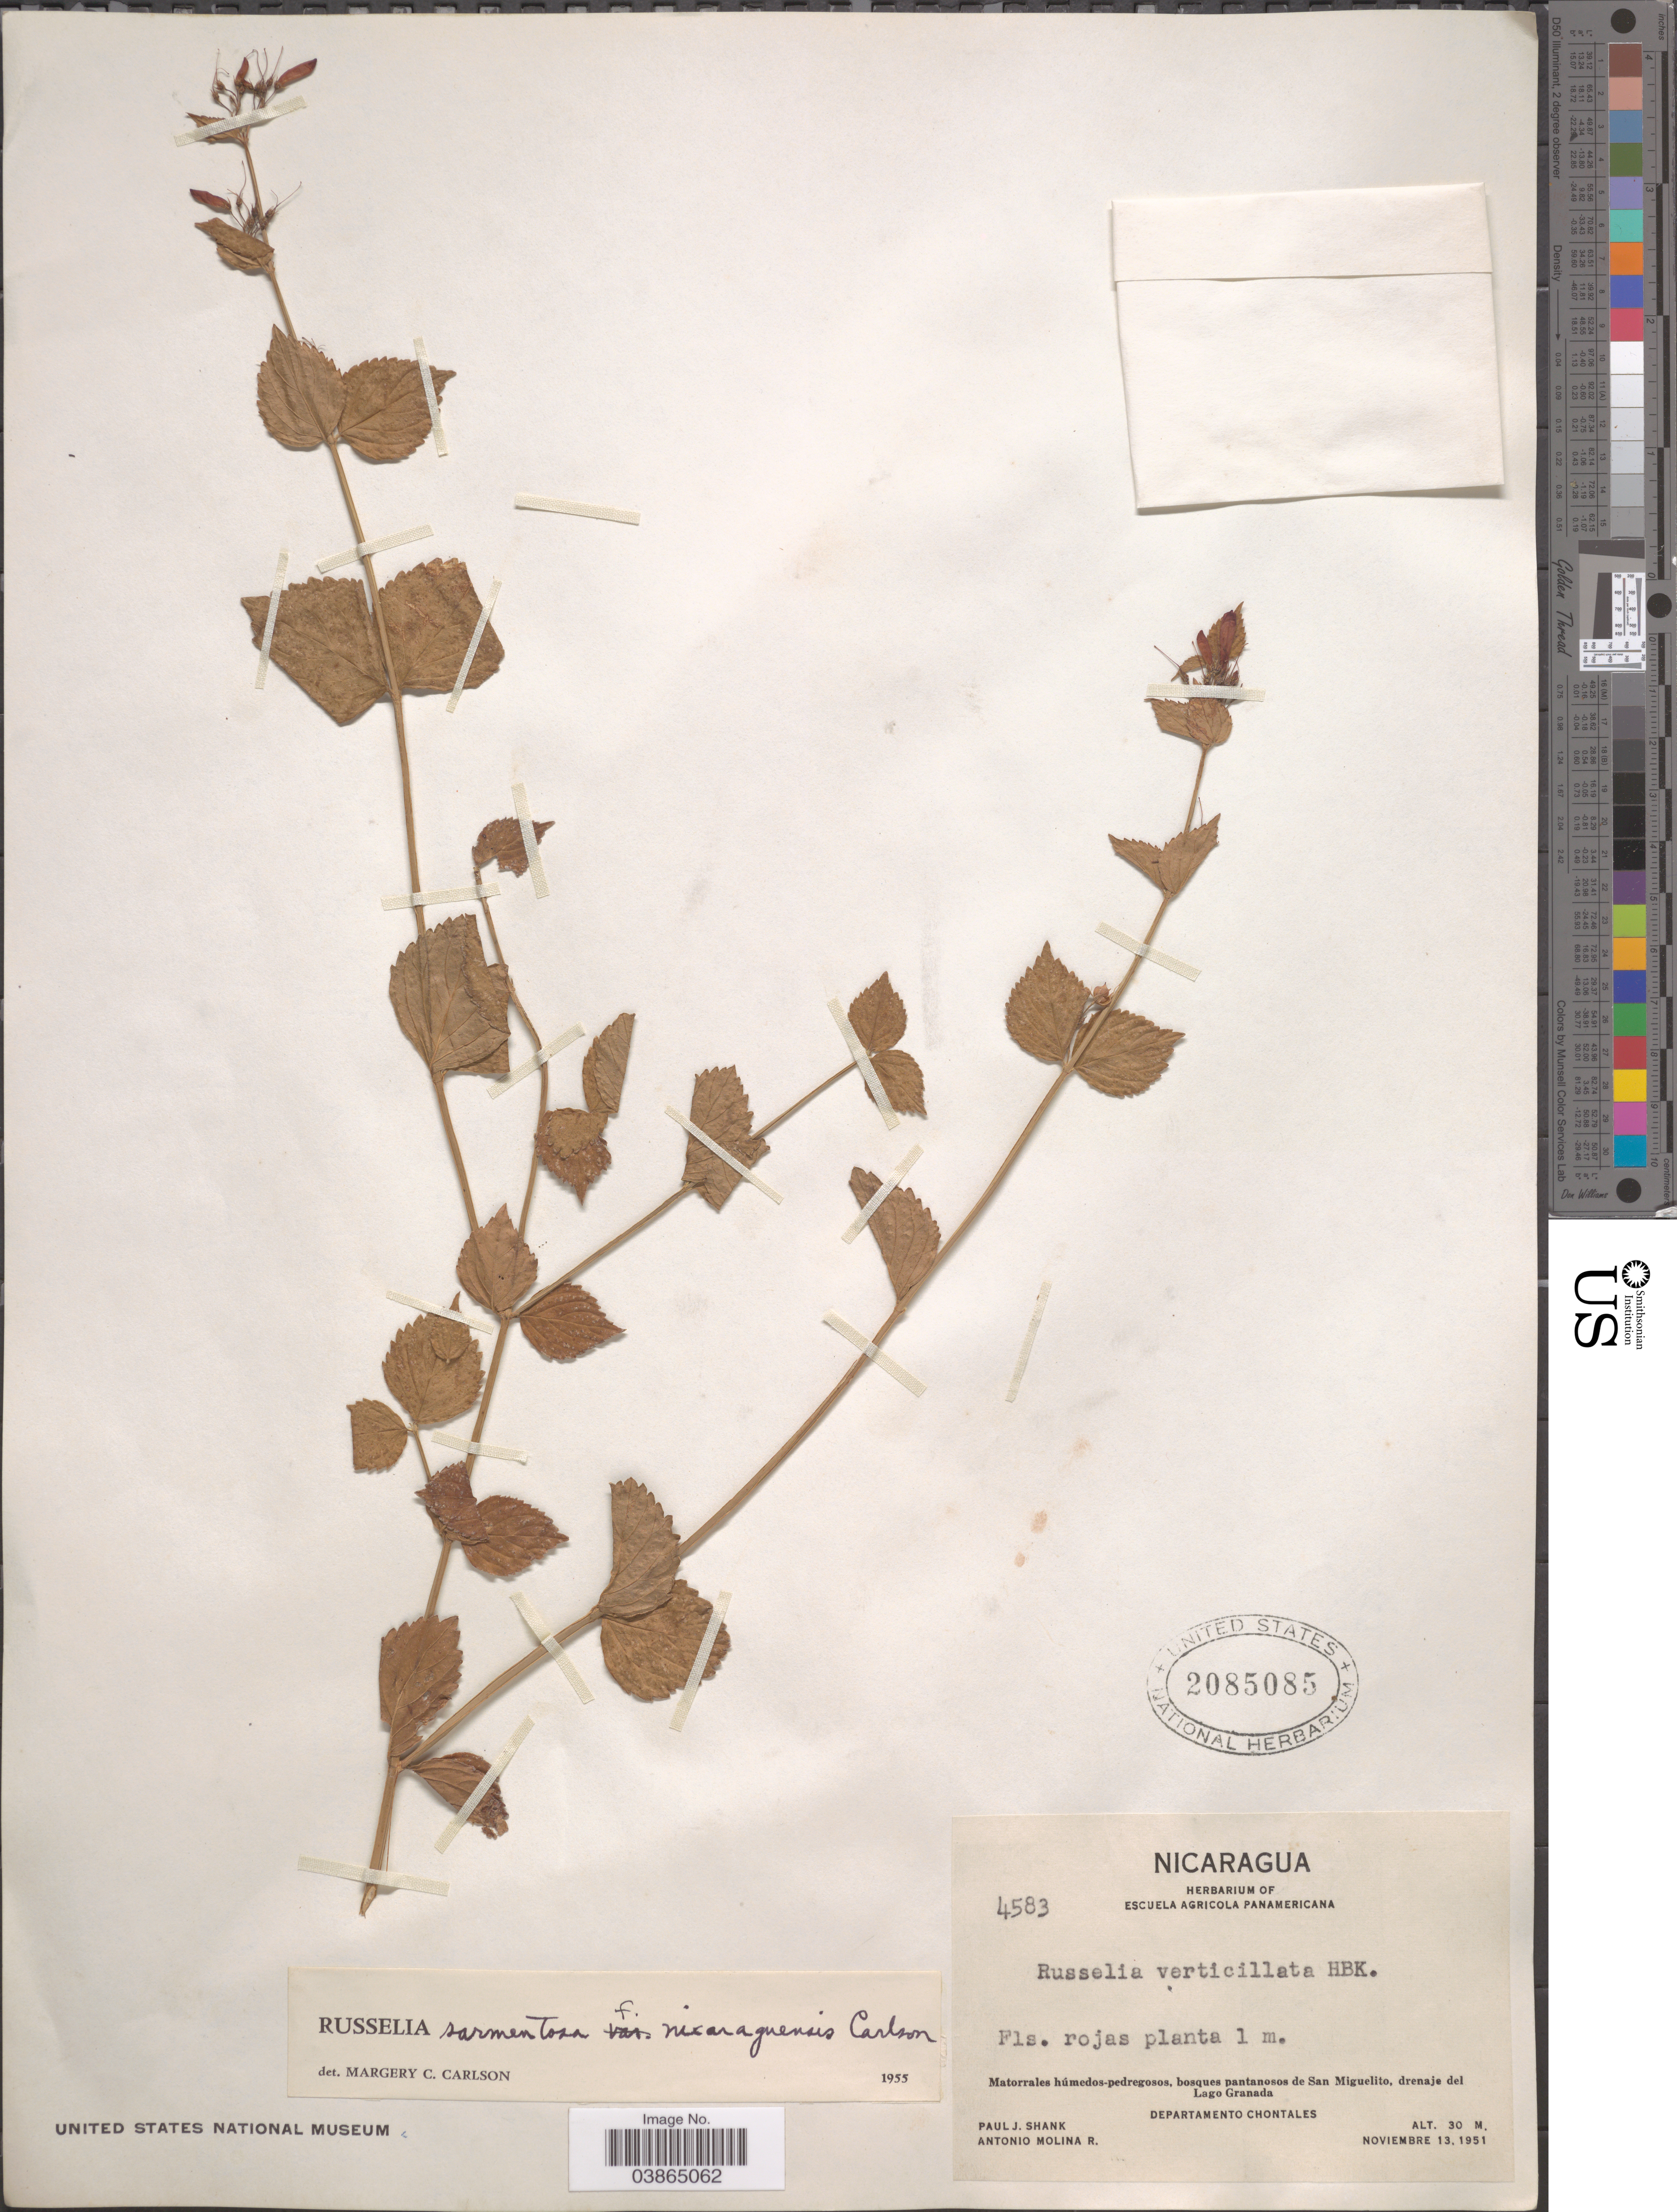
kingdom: Plantae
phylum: Tracheophyta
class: Magnoliopsida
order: Lamiales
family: Plantaginaceae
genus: Russelia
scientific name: Russelia sarmentosa var. nicaraguensis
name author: Carlson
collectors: P. J. Shank & A. Molina R.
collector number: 4583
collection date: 1951-11-13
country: Nicaragua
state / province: Chontales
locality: Matorrales húmedos-pedregosos, bosques pantanosos de San Miguelito, drenaje del Lago Granada. Departamento Chontales.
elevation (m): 30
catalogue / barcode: US 2085085